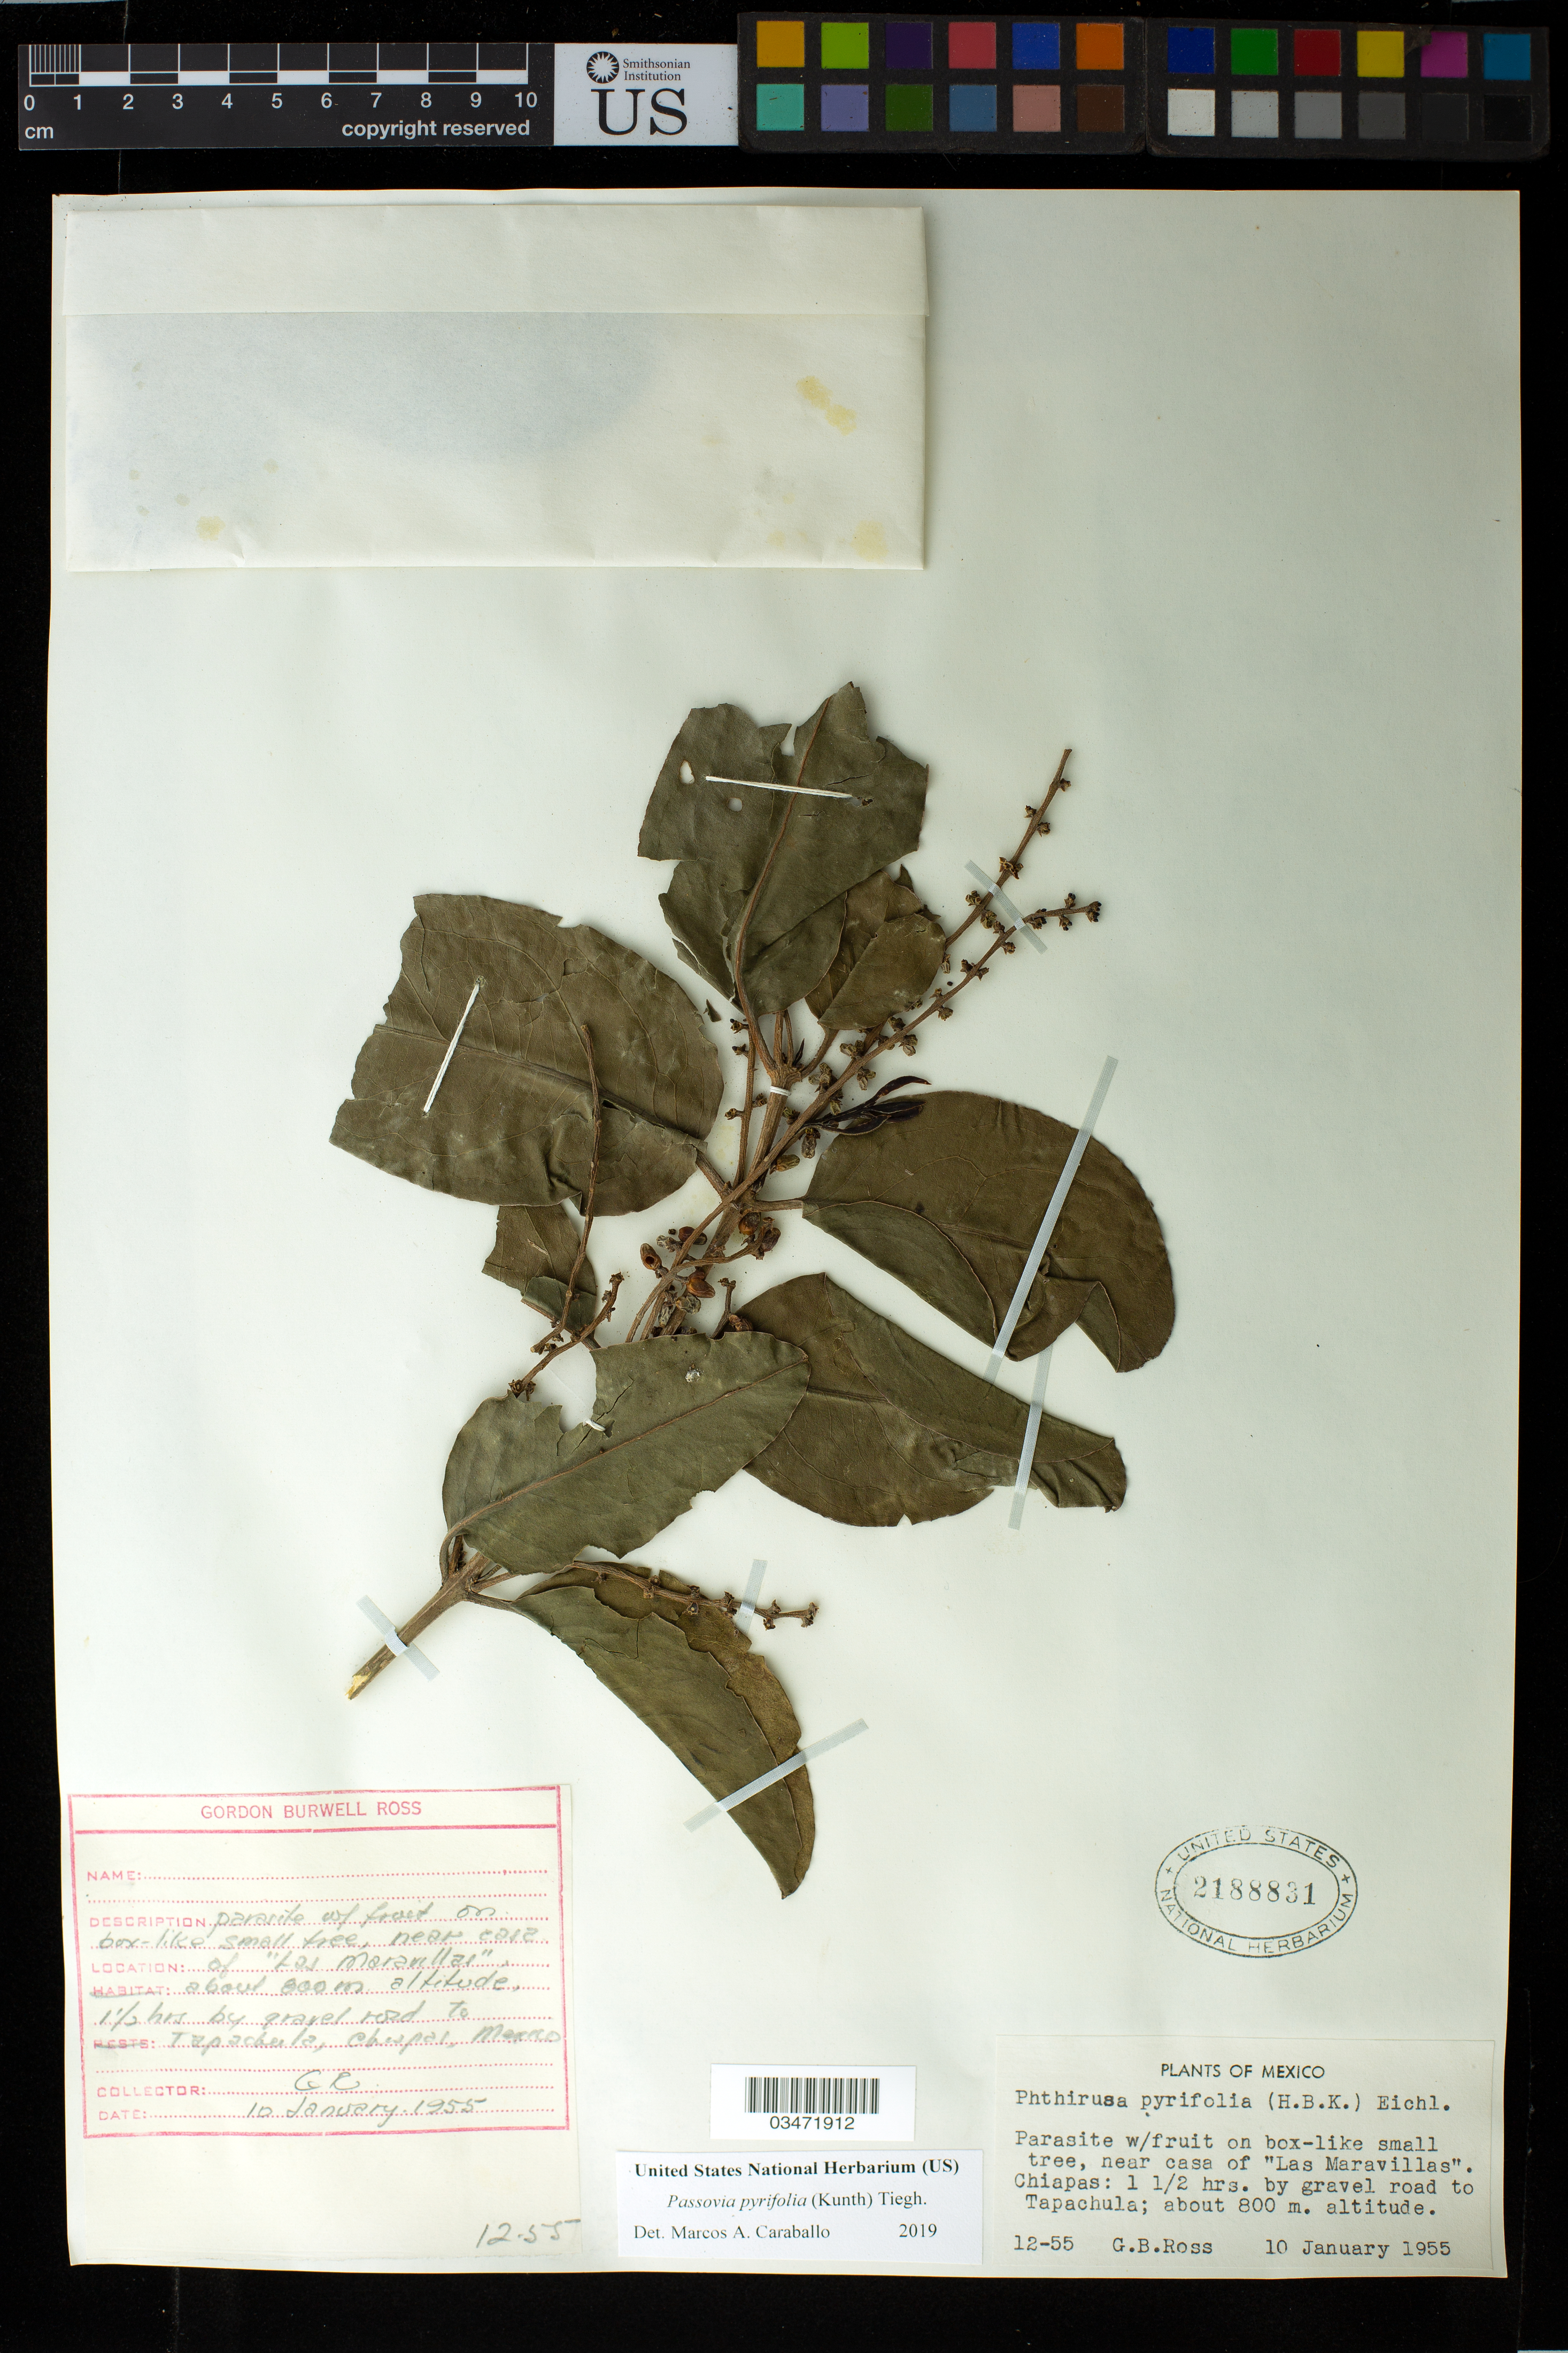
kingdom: Plantae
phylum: Tracheophyta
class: Magnoliopsida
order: Santalales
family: Loranthaceae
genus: Passovia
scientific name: Passovia pyrifolia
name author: (Kunth) Tiegh.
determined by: Caraballo-Ortiz, Marcos A., (MISS), University of Mississippi (UNITED STATES)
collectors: G. B. Ross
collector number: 12-55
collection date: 1955-01-10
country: Mexico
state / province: Chiapas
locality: Casa of "Las Maravillas", 1-1.5 hrs. by gravel road to Tapachula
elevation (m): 800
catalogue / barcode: US 2188831